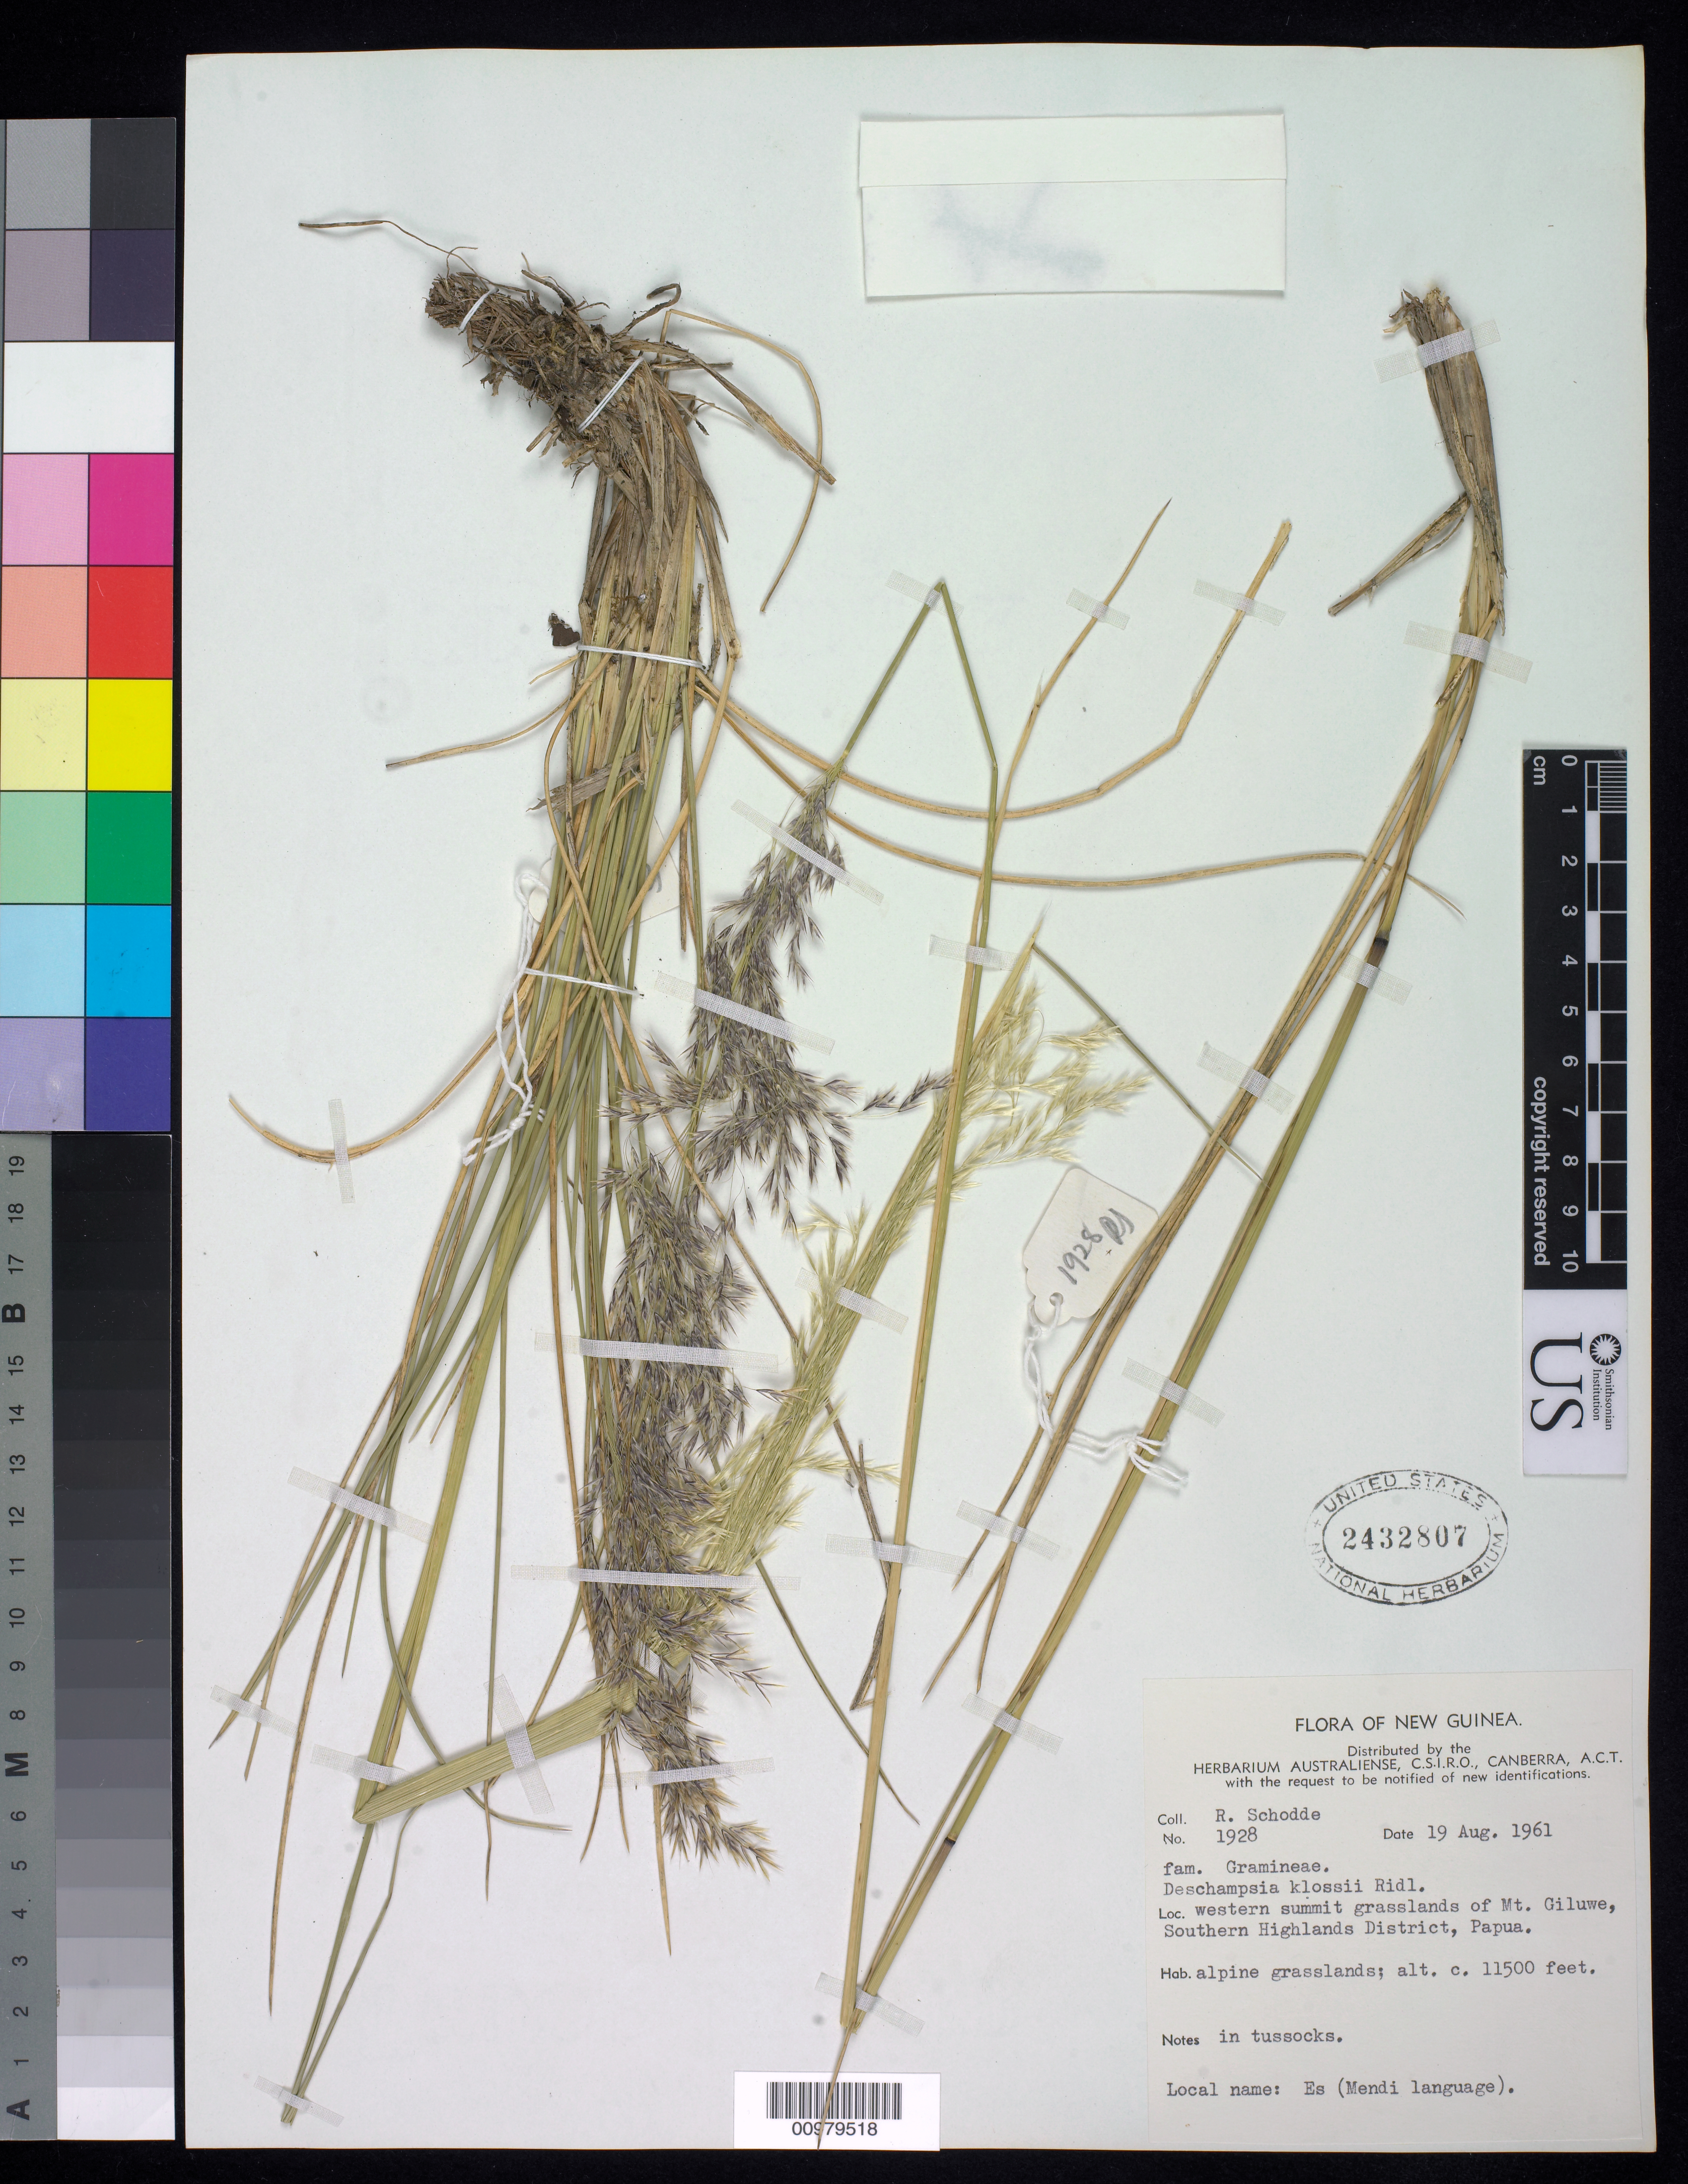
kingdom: Plantae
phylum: Tracheophyta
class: Liliopsida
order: Poales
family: Poaceae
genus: Deschampsia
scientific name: Deschampsia klossii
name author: Ridl.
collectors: R. Schodde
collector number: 1928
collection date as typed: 19 Aug 1961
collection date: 1961-08-19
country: Papua New Guinea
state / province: Southern Highlands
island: New Guinea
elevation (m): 3505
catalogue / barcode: US 2432807